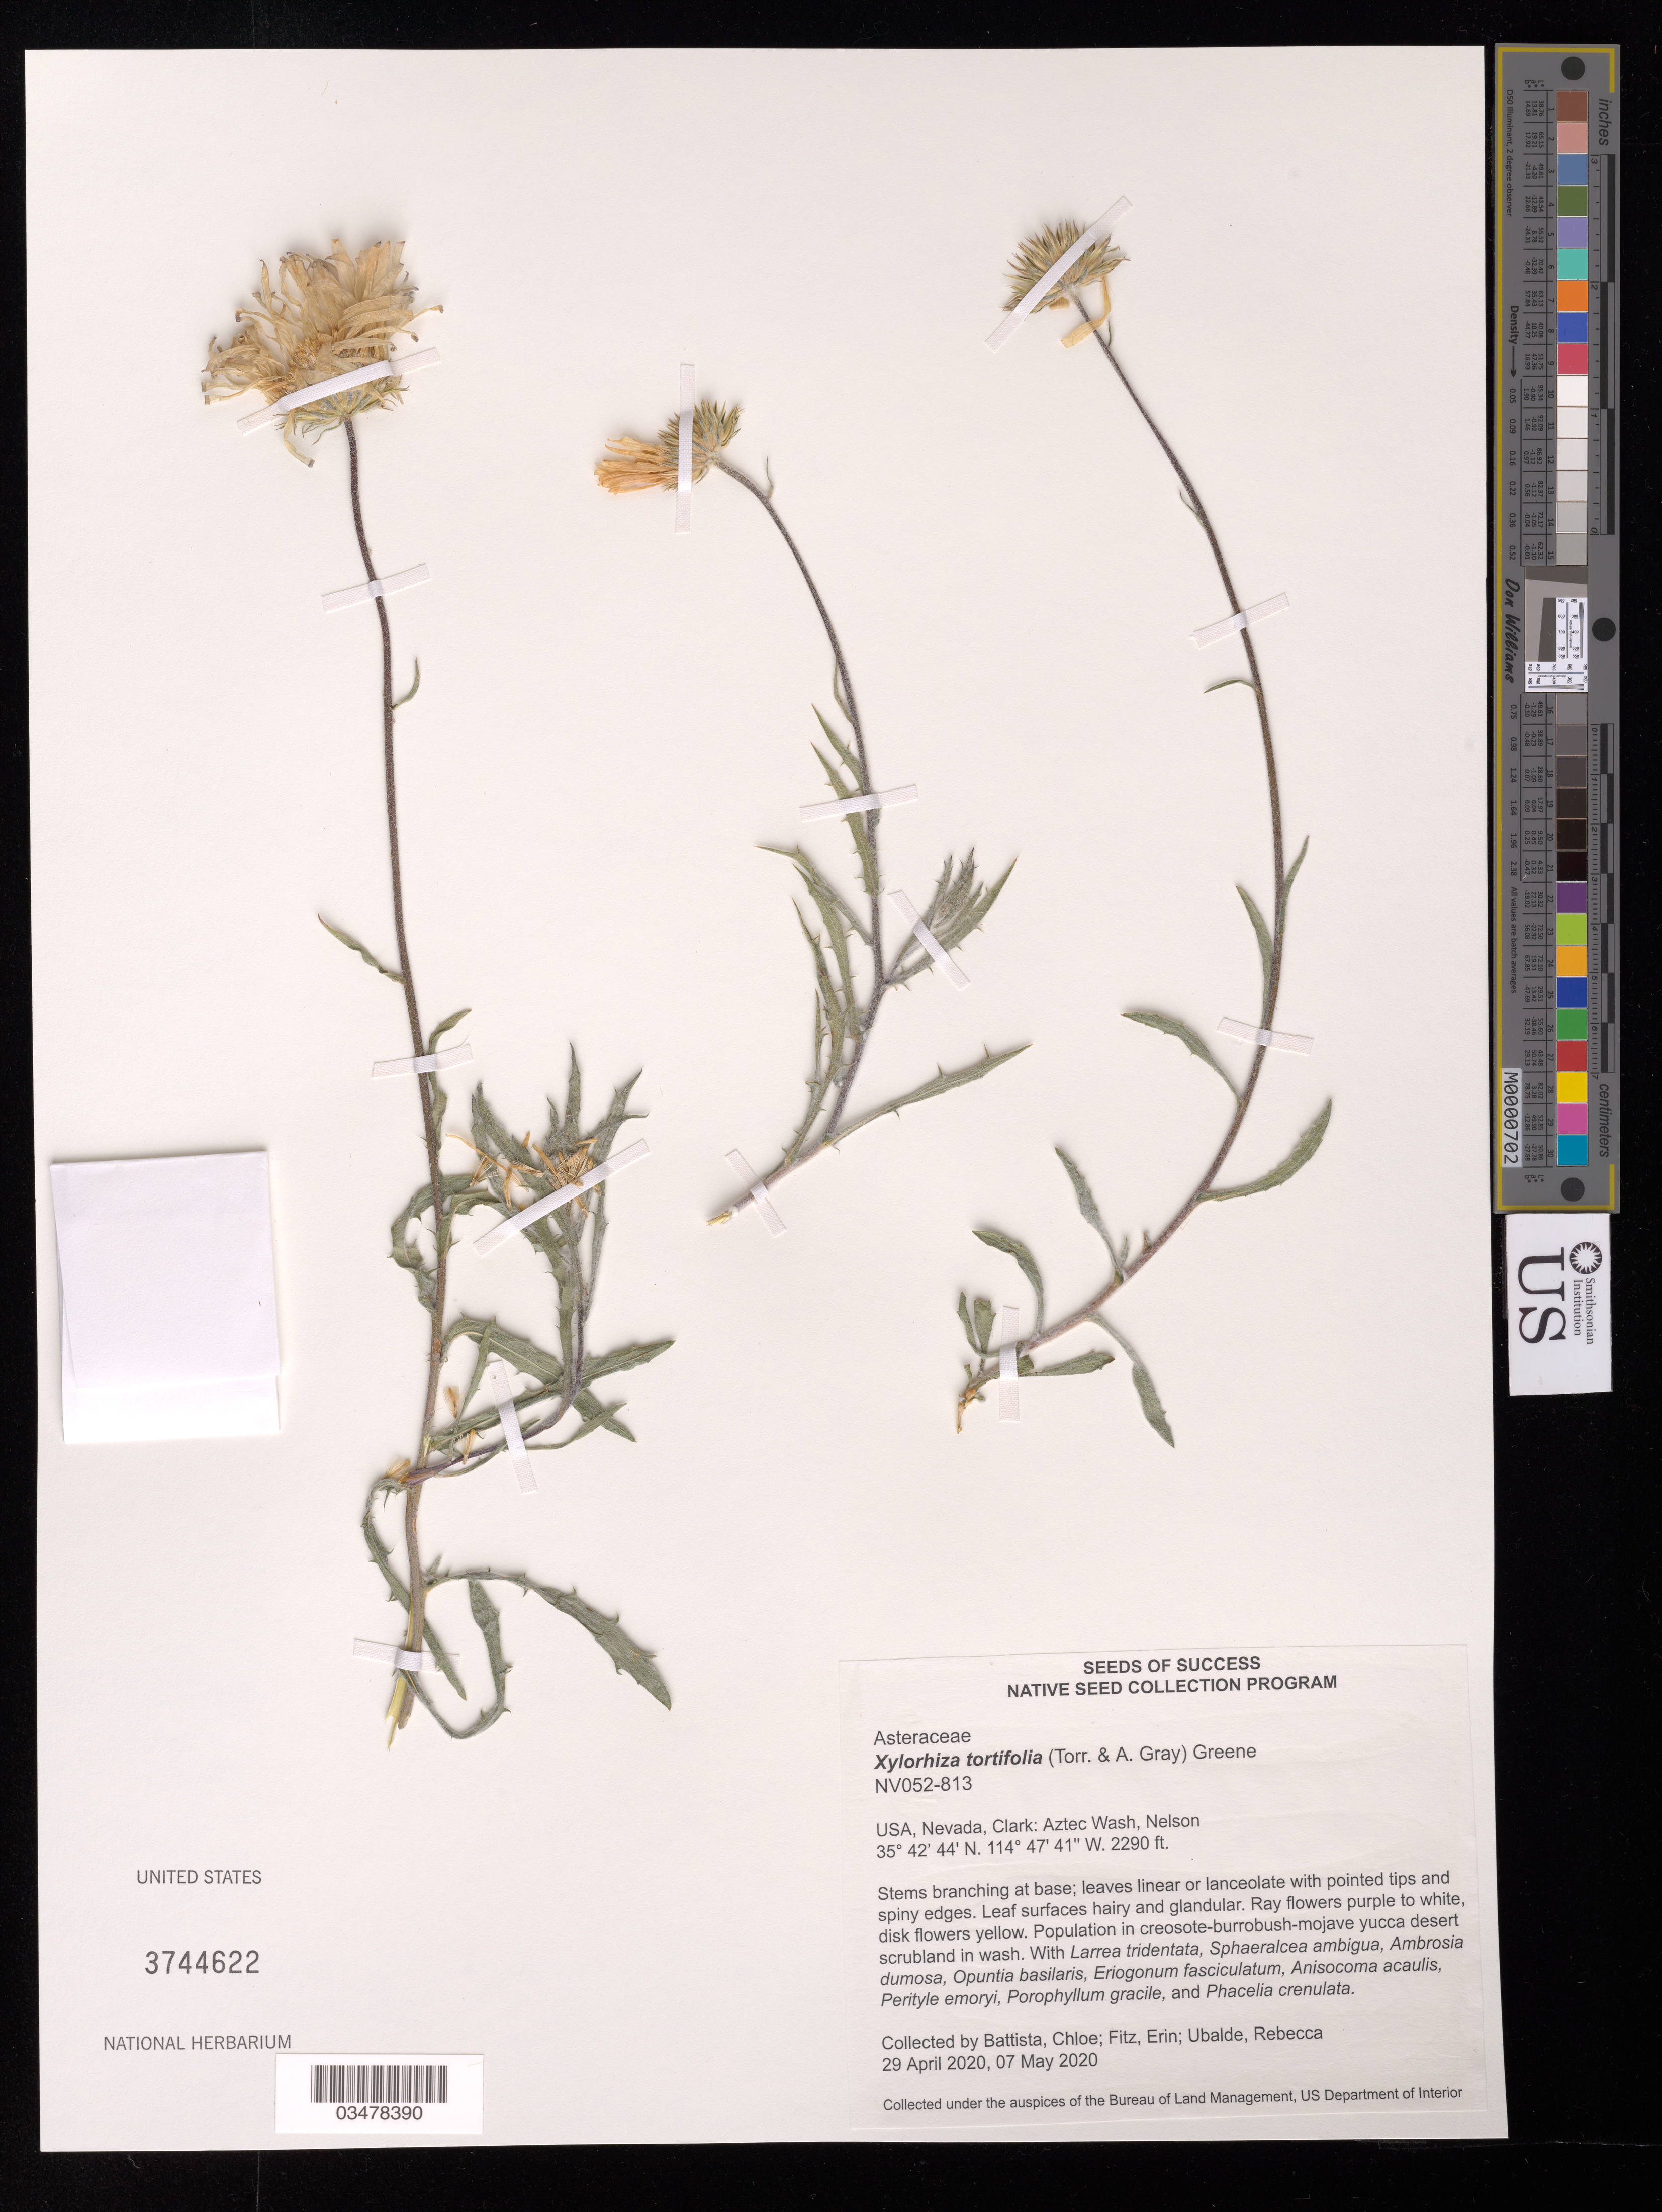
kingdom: Plantae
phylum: Tracheophyta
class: Magnoliopsida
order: Asterales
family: Asteraceae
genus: Xylorhiza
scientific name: Xylorhiza tortifolia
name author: (Torr. & A. Gray) Greene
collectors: C. Battista, E. Fitz & R. Ubalde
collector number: NV052-813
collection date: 2020-04-29,2020-05-07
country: United States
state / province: Nevada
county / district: Clark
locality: Aztec Wash, Nelson.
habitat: Creosote-burrobush-mojave yucca desert scrubland in wash. With Larrea tridentata, Ambrosia dumosa, Opuntia basilaris, etc.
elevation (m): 698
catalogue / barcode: US 3744622